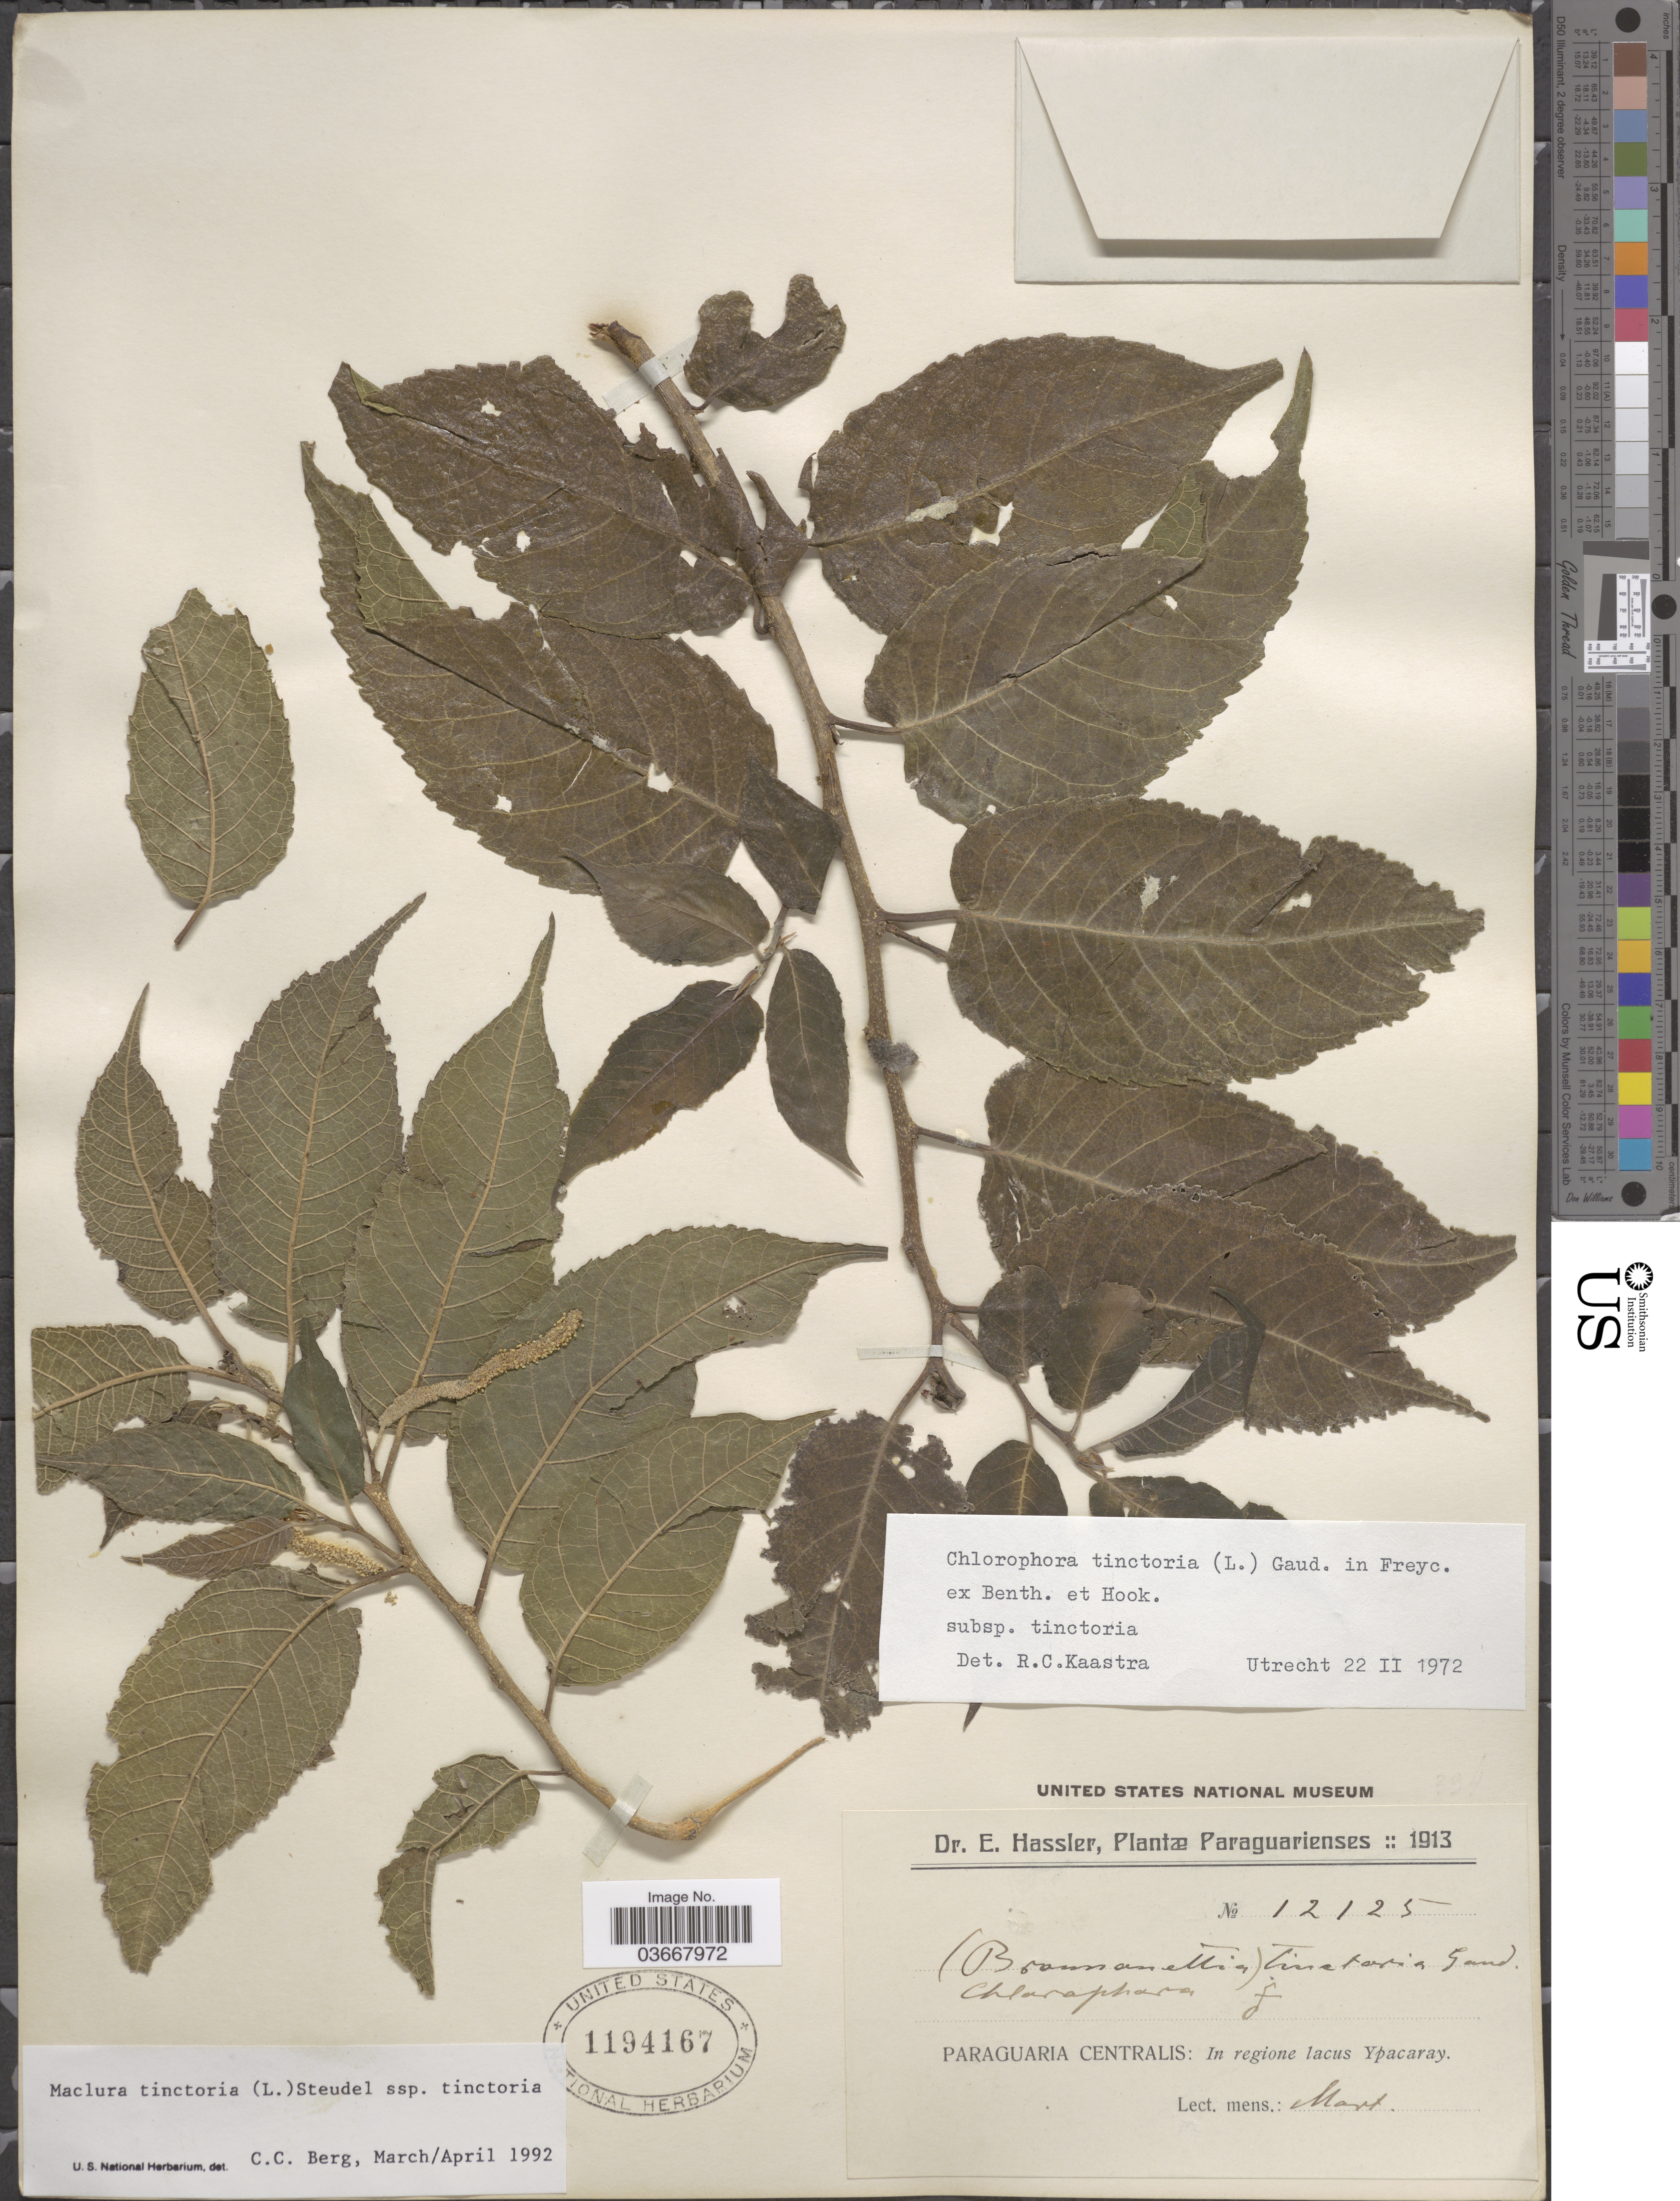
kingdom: Plantae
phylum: Tracheophyta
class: Magnoliopsida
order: Rosales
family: Moraceae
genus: Maclura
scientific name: Maclura tinctoria subsp. tinctoria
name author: (L.) D. Don ex Steud.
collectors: E. Hassler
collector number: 12125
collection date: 1913-03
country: Paraguay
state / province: Paraguari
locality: Paraguaria Centralis: In regione lacus Ypacaray.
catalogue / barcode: US 1194167